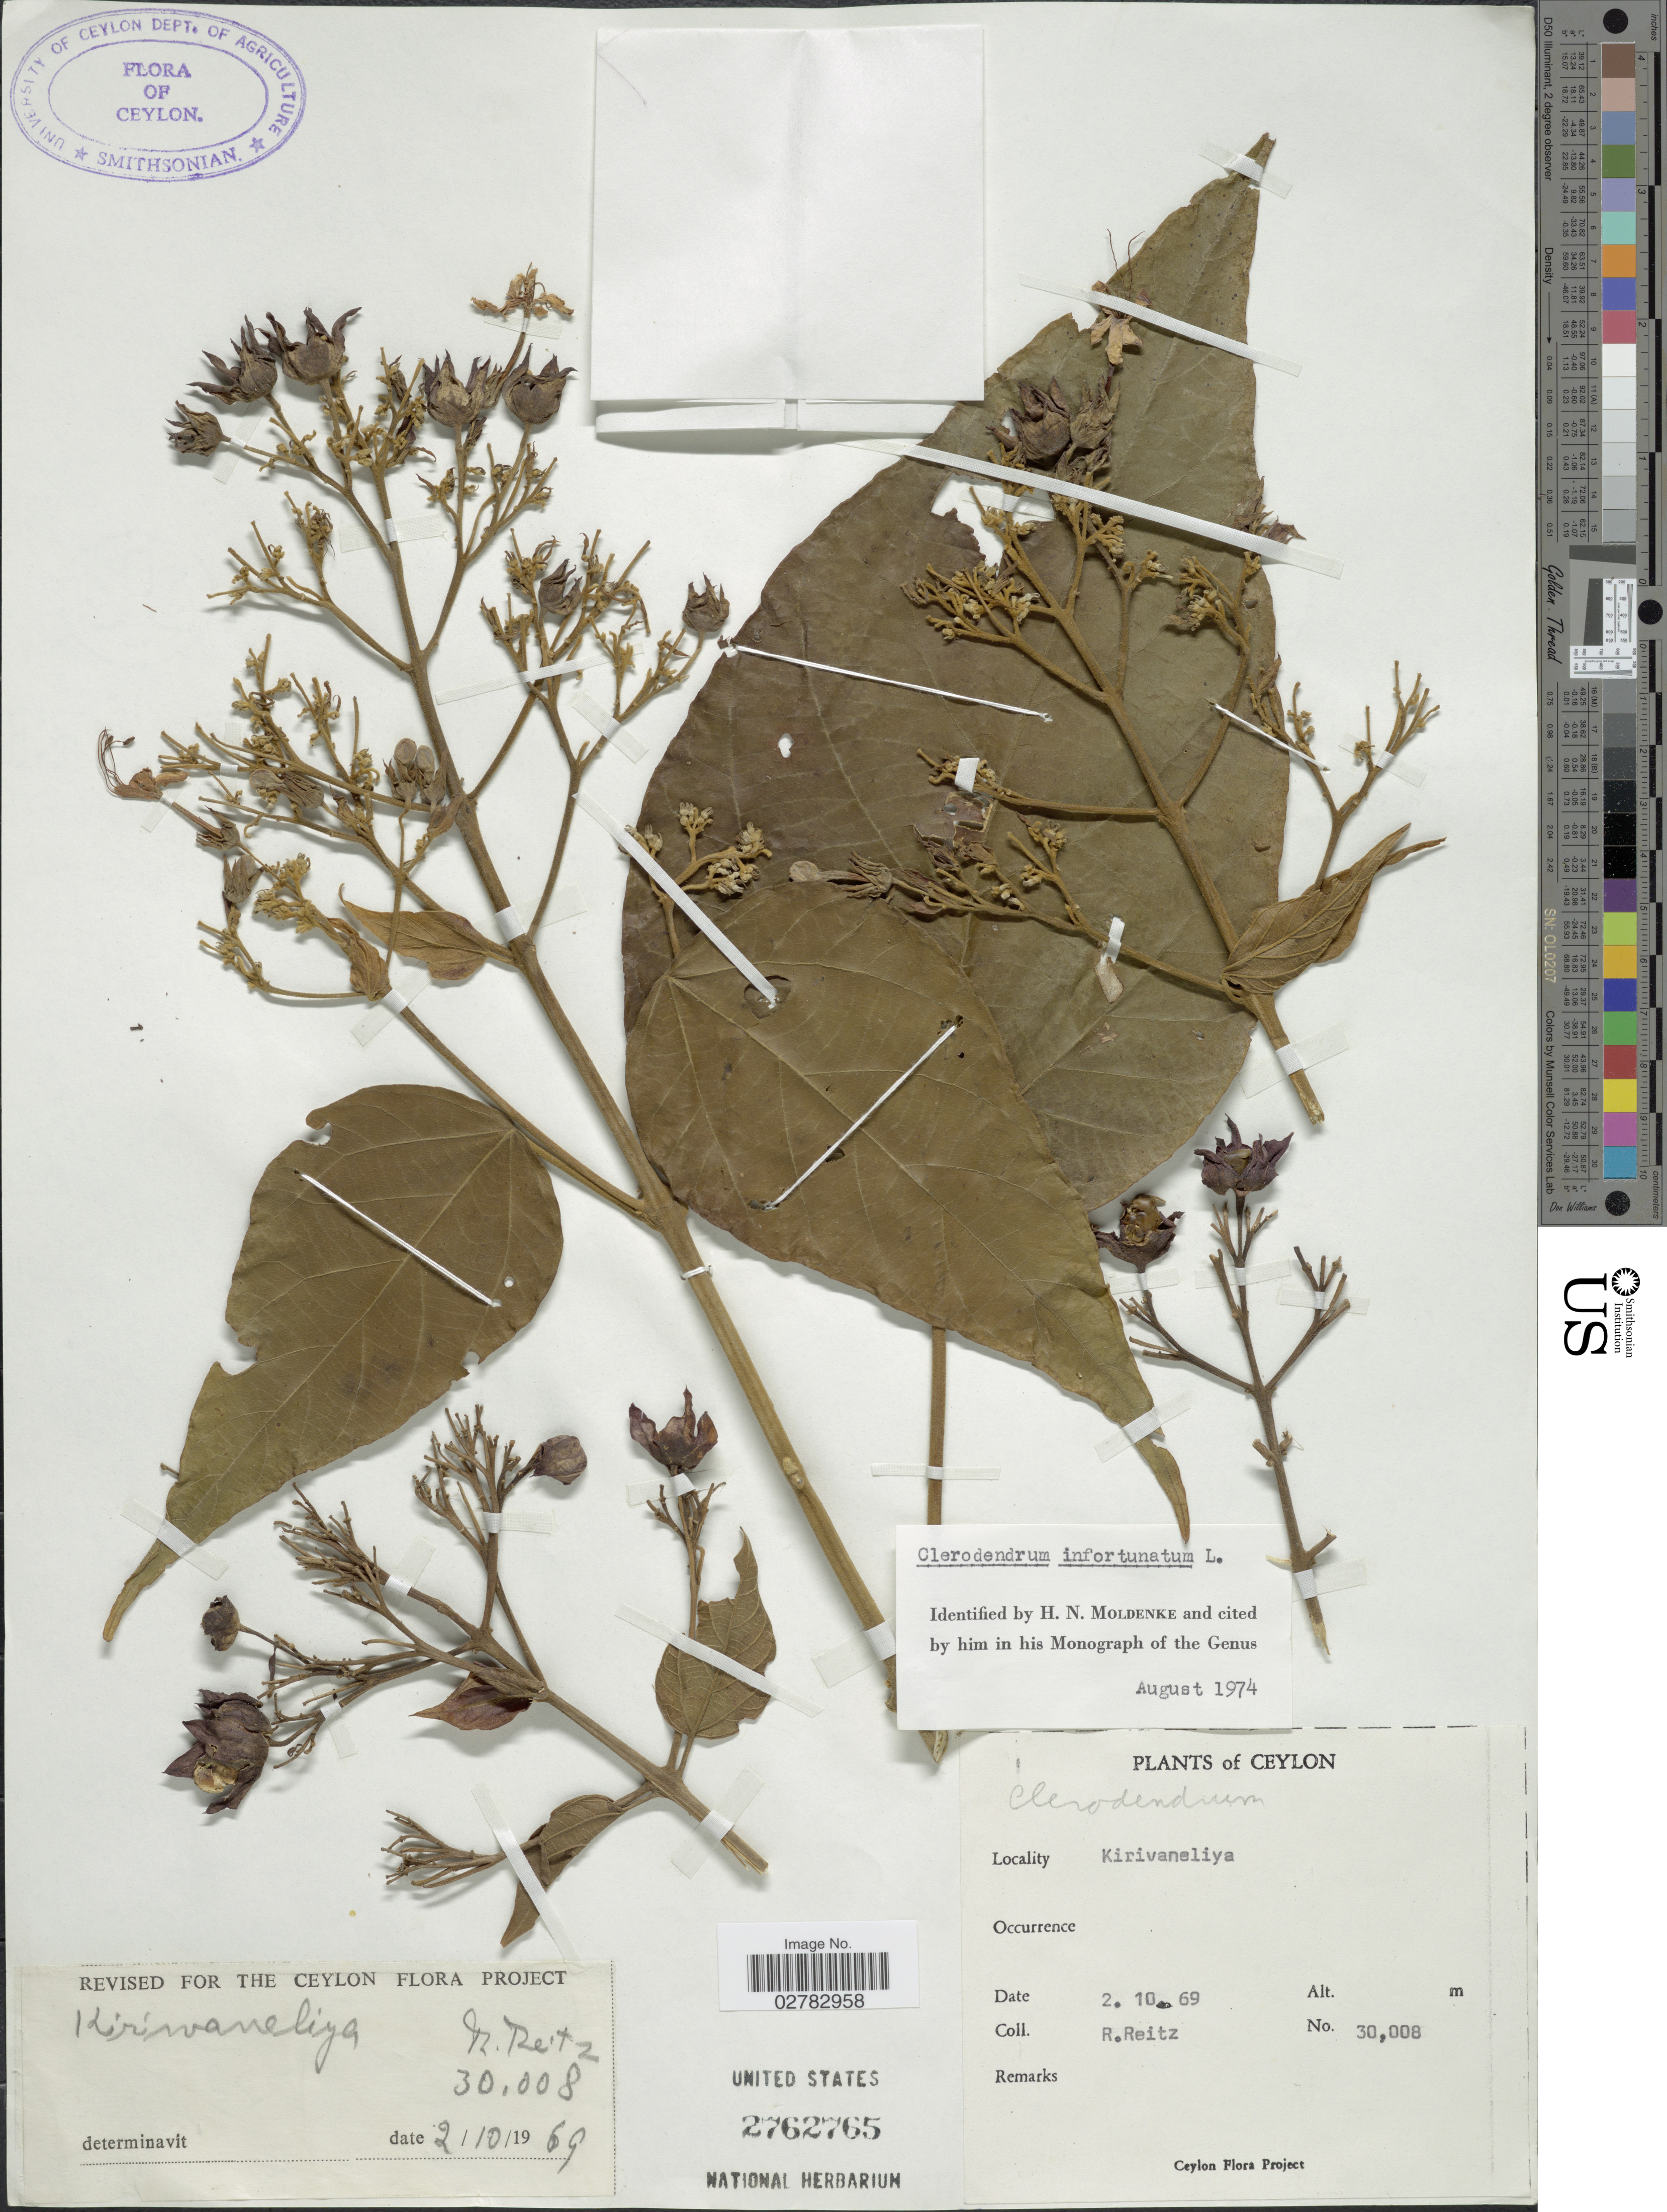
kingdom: Plantae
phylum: Tracheophyta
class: Magnoliopsida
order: Lamiales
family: Lamiaceae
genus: Clerodendrum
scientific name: Clerodendrum infortunatum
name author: L.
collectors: R. Reitz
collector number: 30008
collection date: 1969-10-02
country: Sri Lanka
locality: Ceylon. Kirivaneliya.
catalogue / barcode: US 2762765